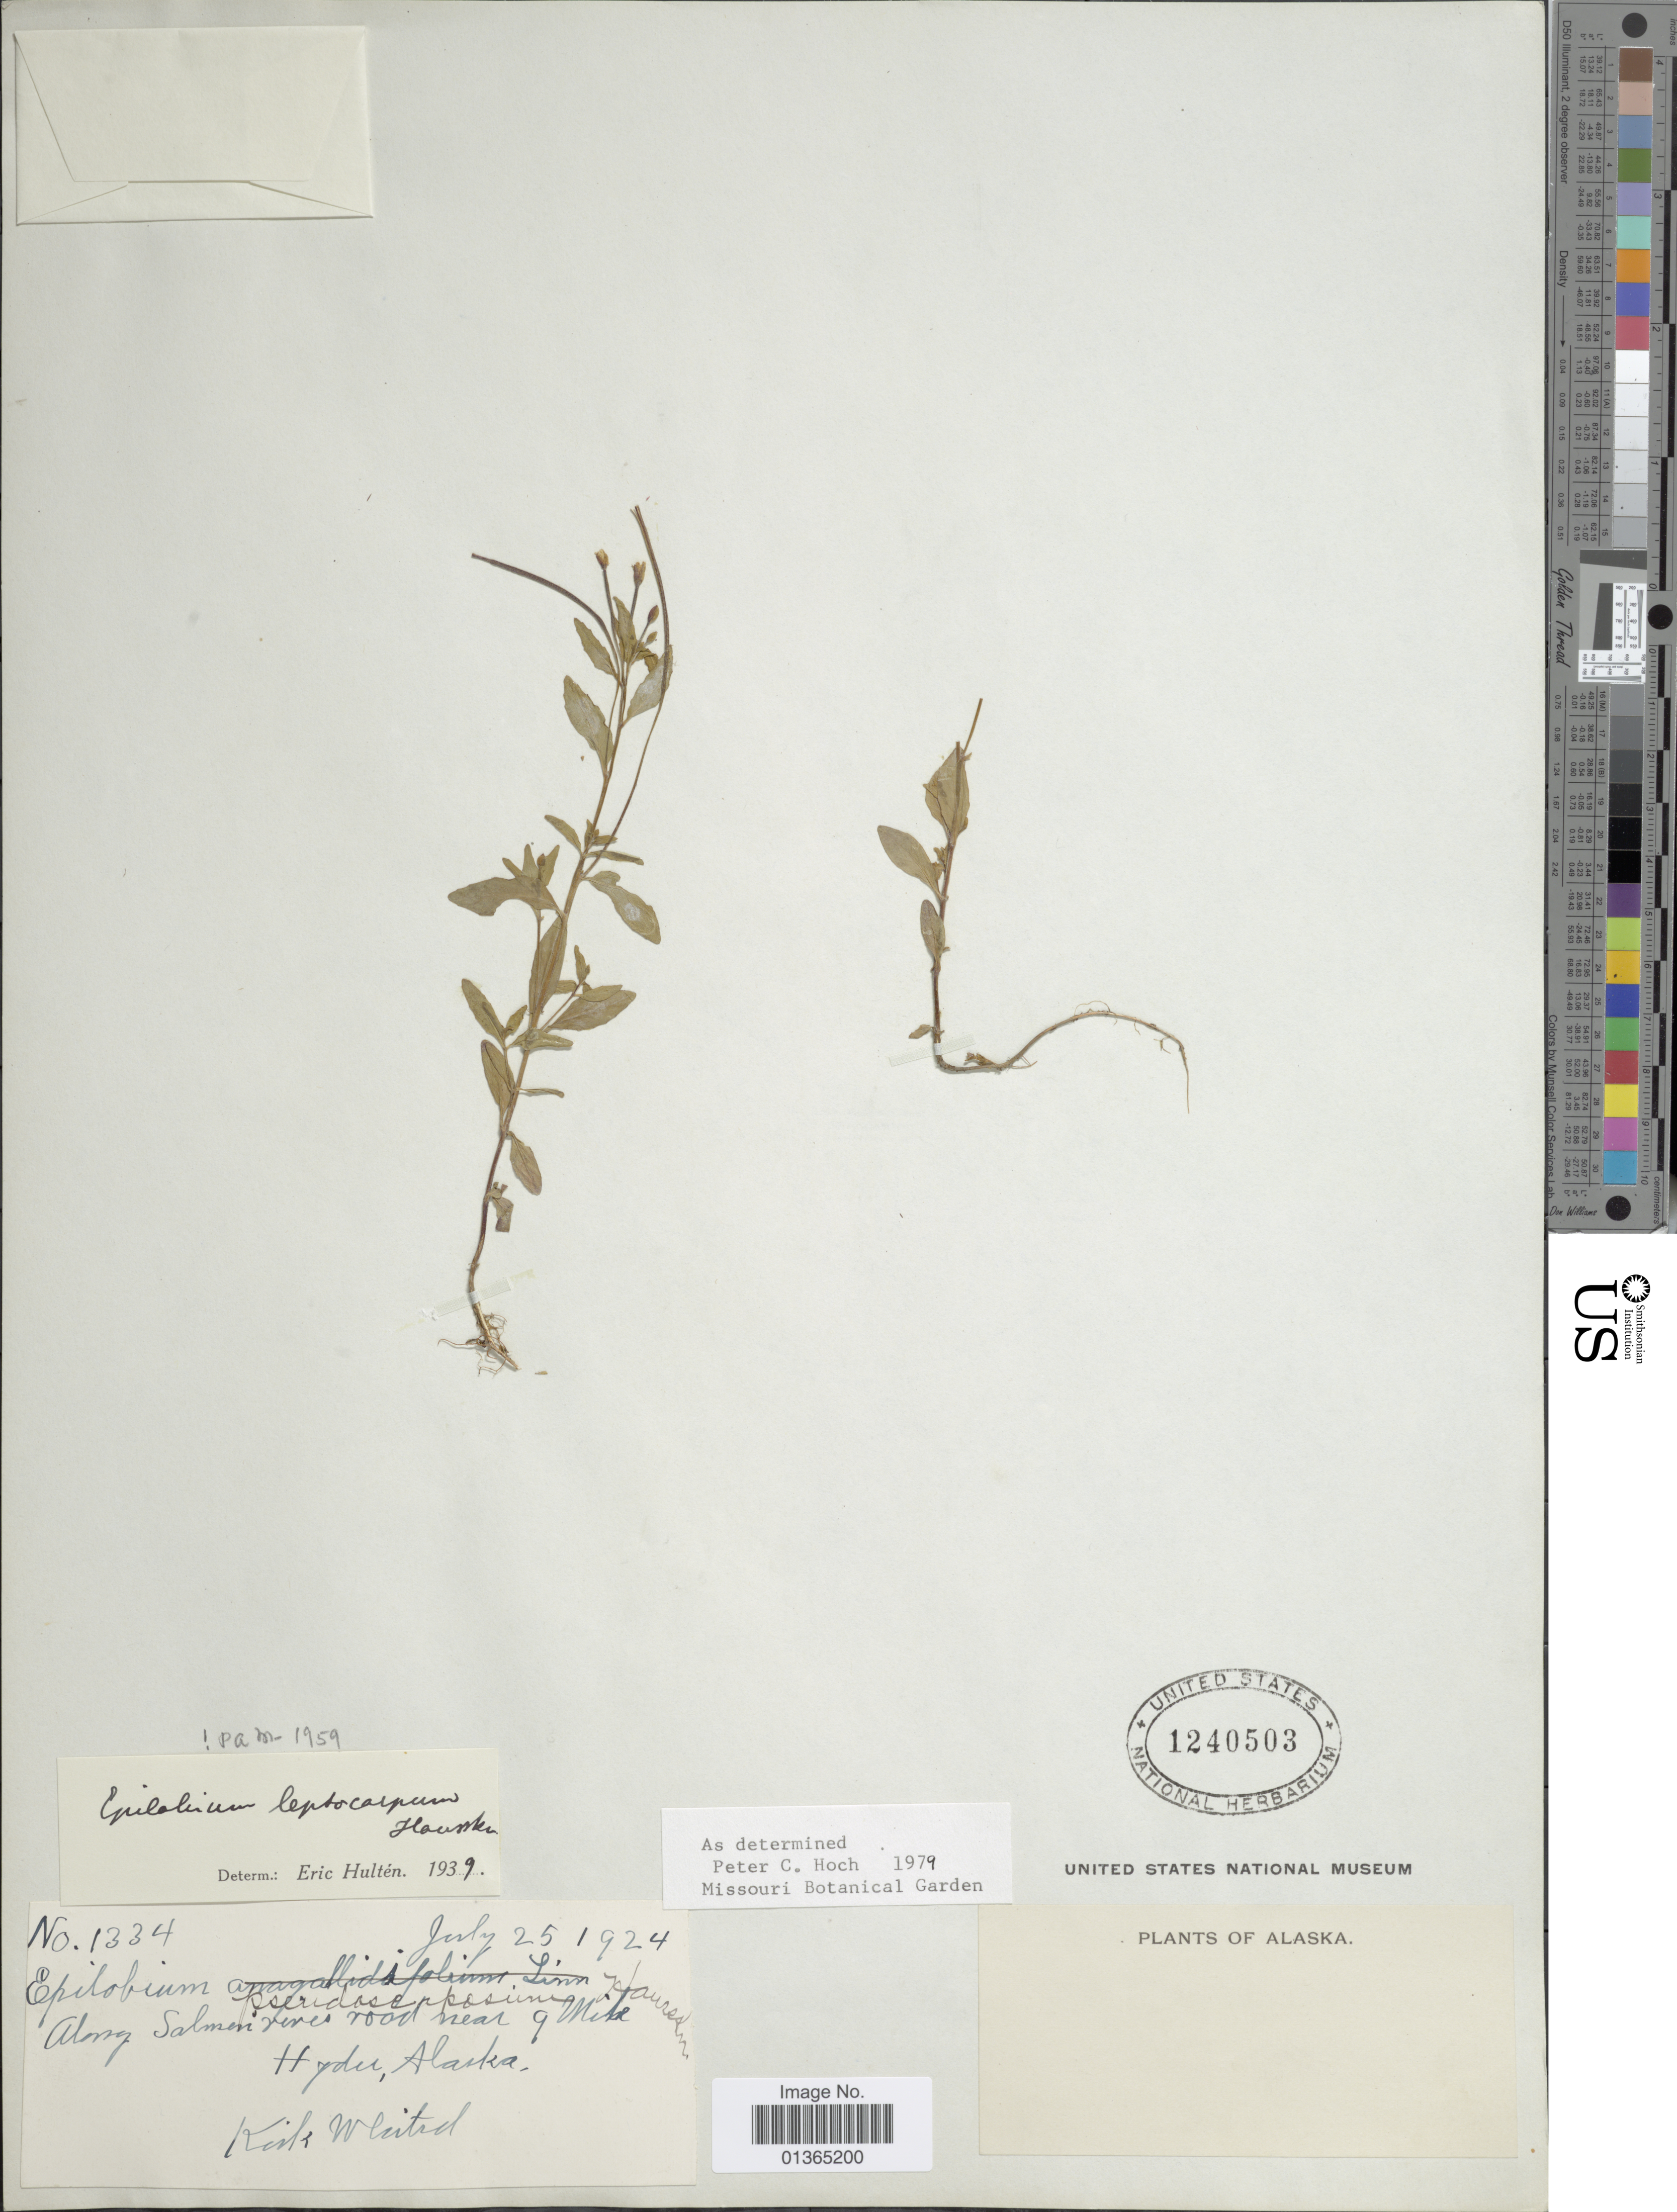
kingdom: Plantae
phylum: Tracheophyta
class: Magnoliopsida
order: Myrtales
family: Onagraceae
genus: Epilobium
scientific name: Epilobium leptocarpum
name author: Hausskn.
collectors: K. Whited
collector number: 1334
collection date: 1924-07-25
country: United States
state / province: Alaska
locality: Along Salmon river road near 9 Mile, Hyder.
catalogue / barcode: US 1240503